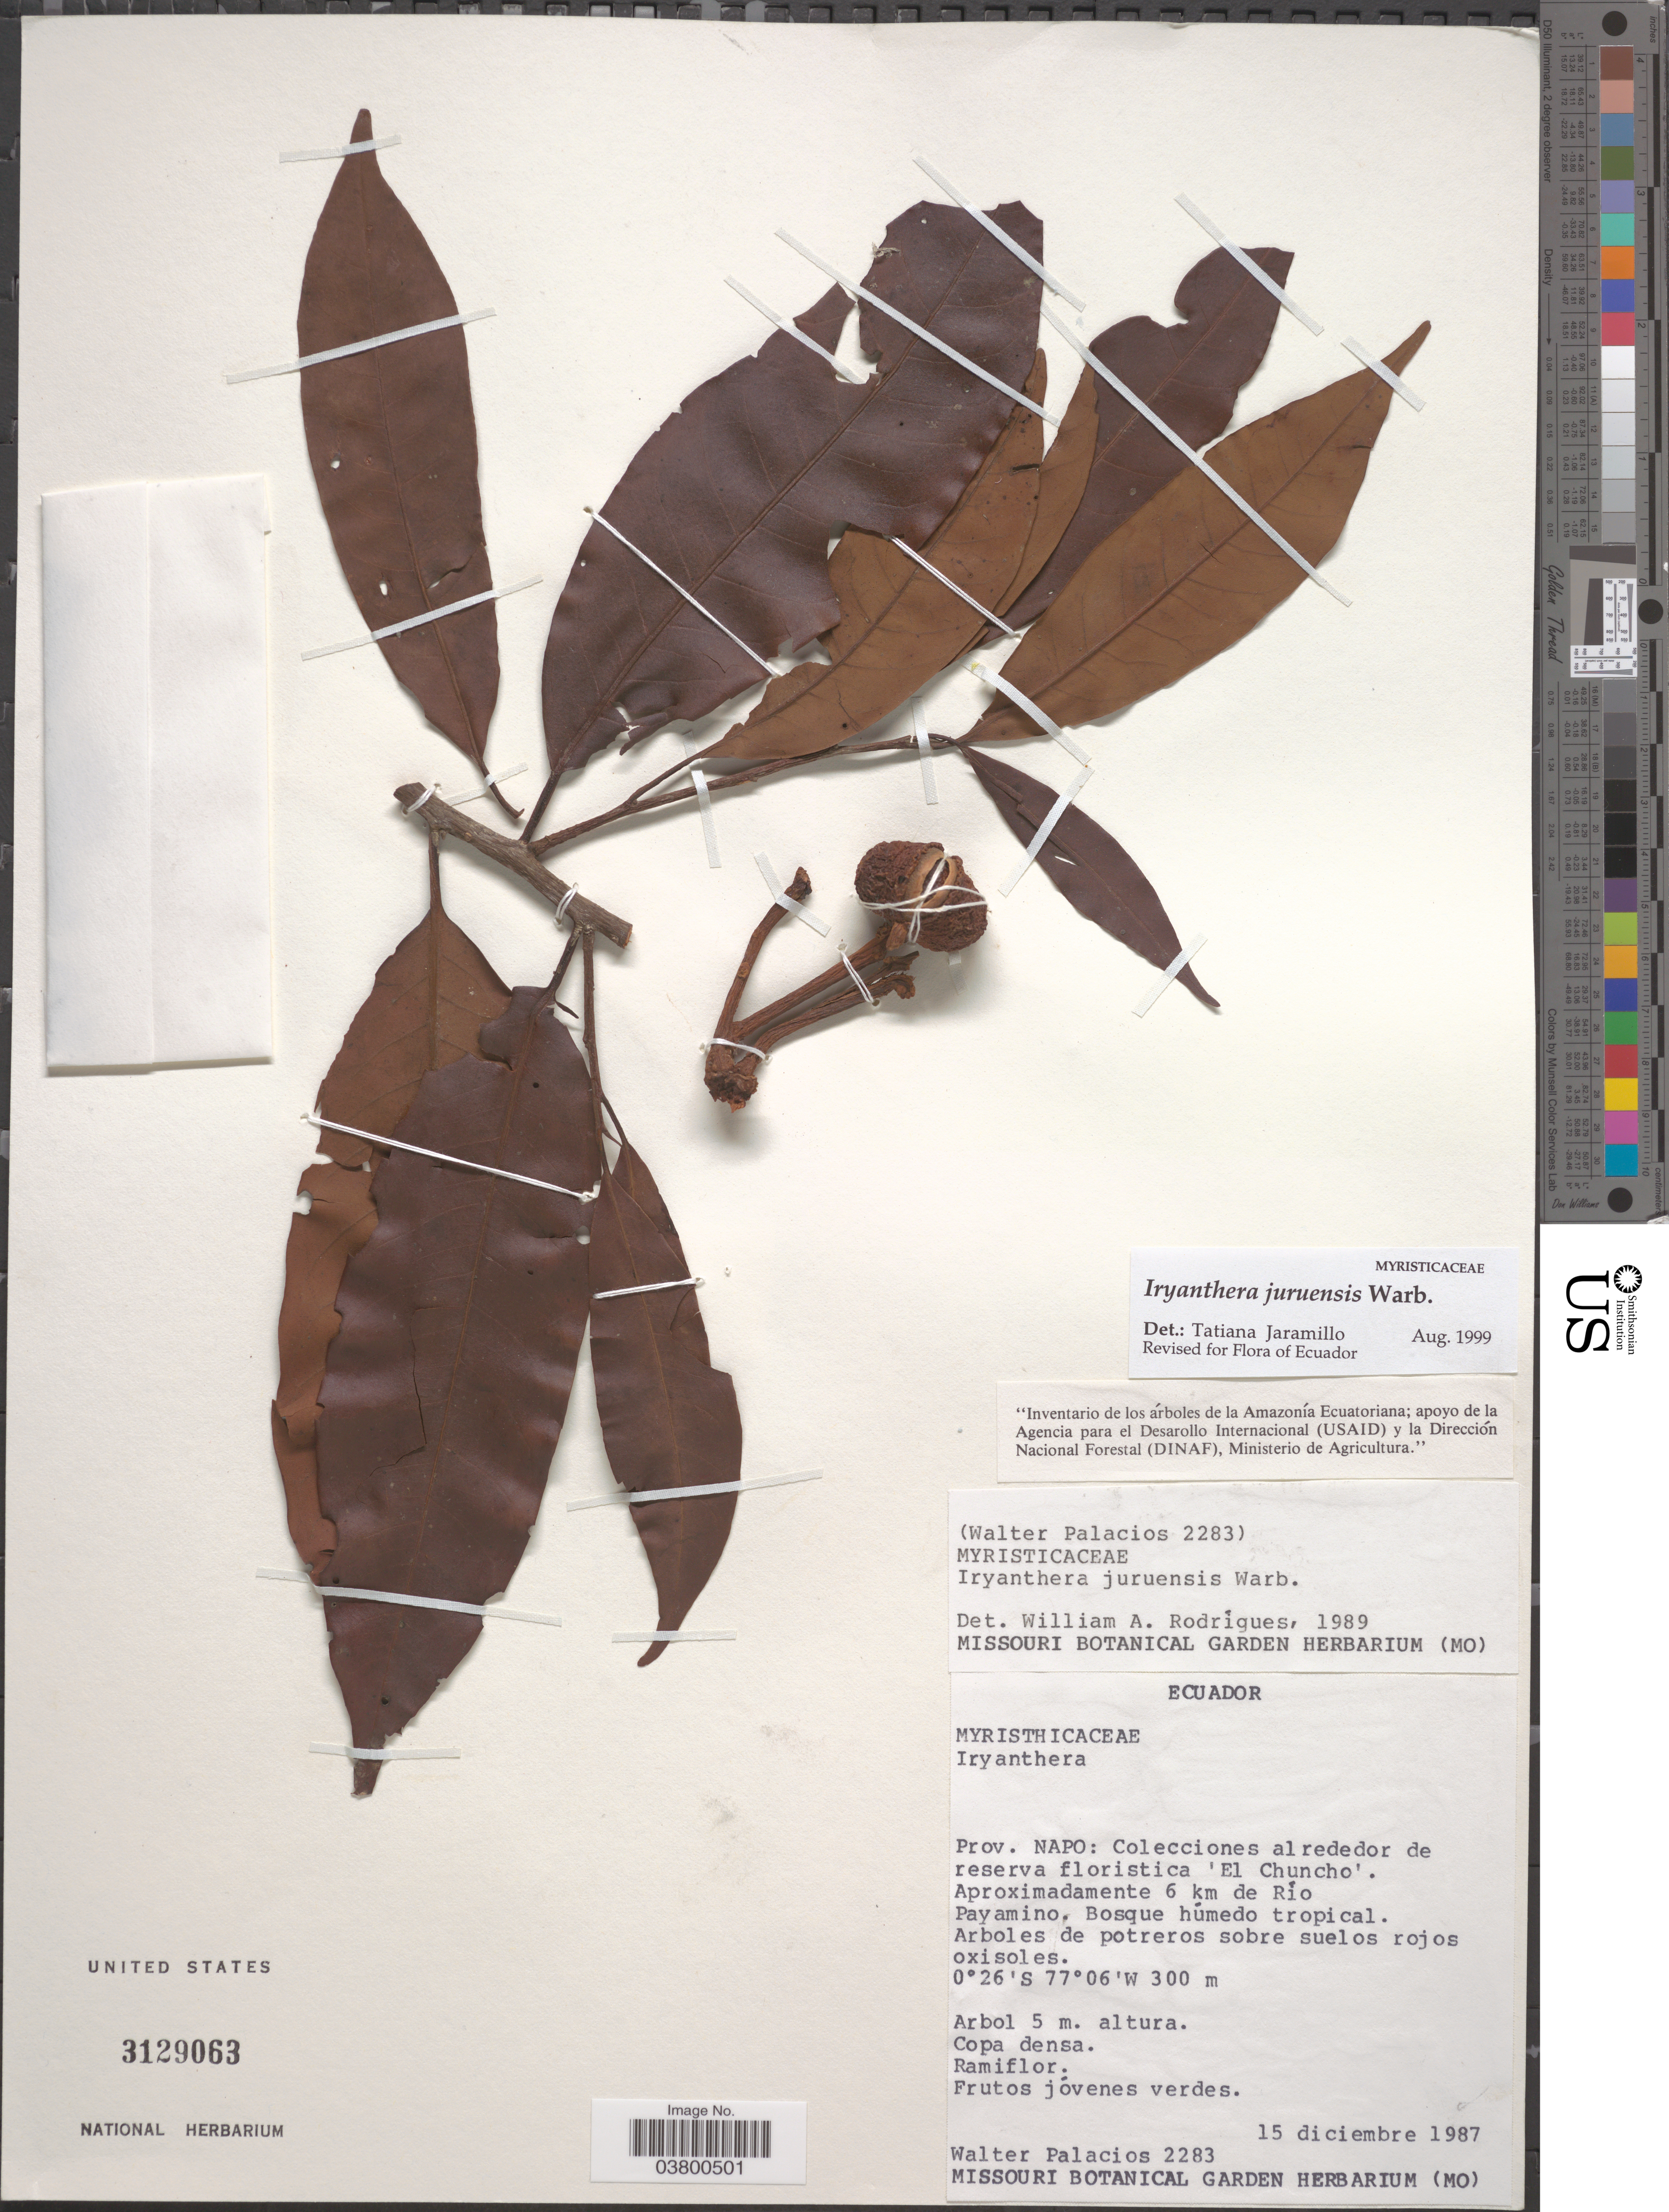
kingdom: Plantae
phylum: Tracheophyta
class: Magnoliopsida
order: Magnoliales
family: Myristicaceae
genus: Iryanthera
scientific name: Iryanthera juruensis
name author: Warb.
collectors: W. Palacios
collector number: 2283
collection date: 1987-12-15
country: Ecuador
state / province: Napo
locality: Colecciones al rededor de reserva floristica 'El Chuncho'. Payamino.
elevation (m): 300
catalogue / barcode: US 3129063